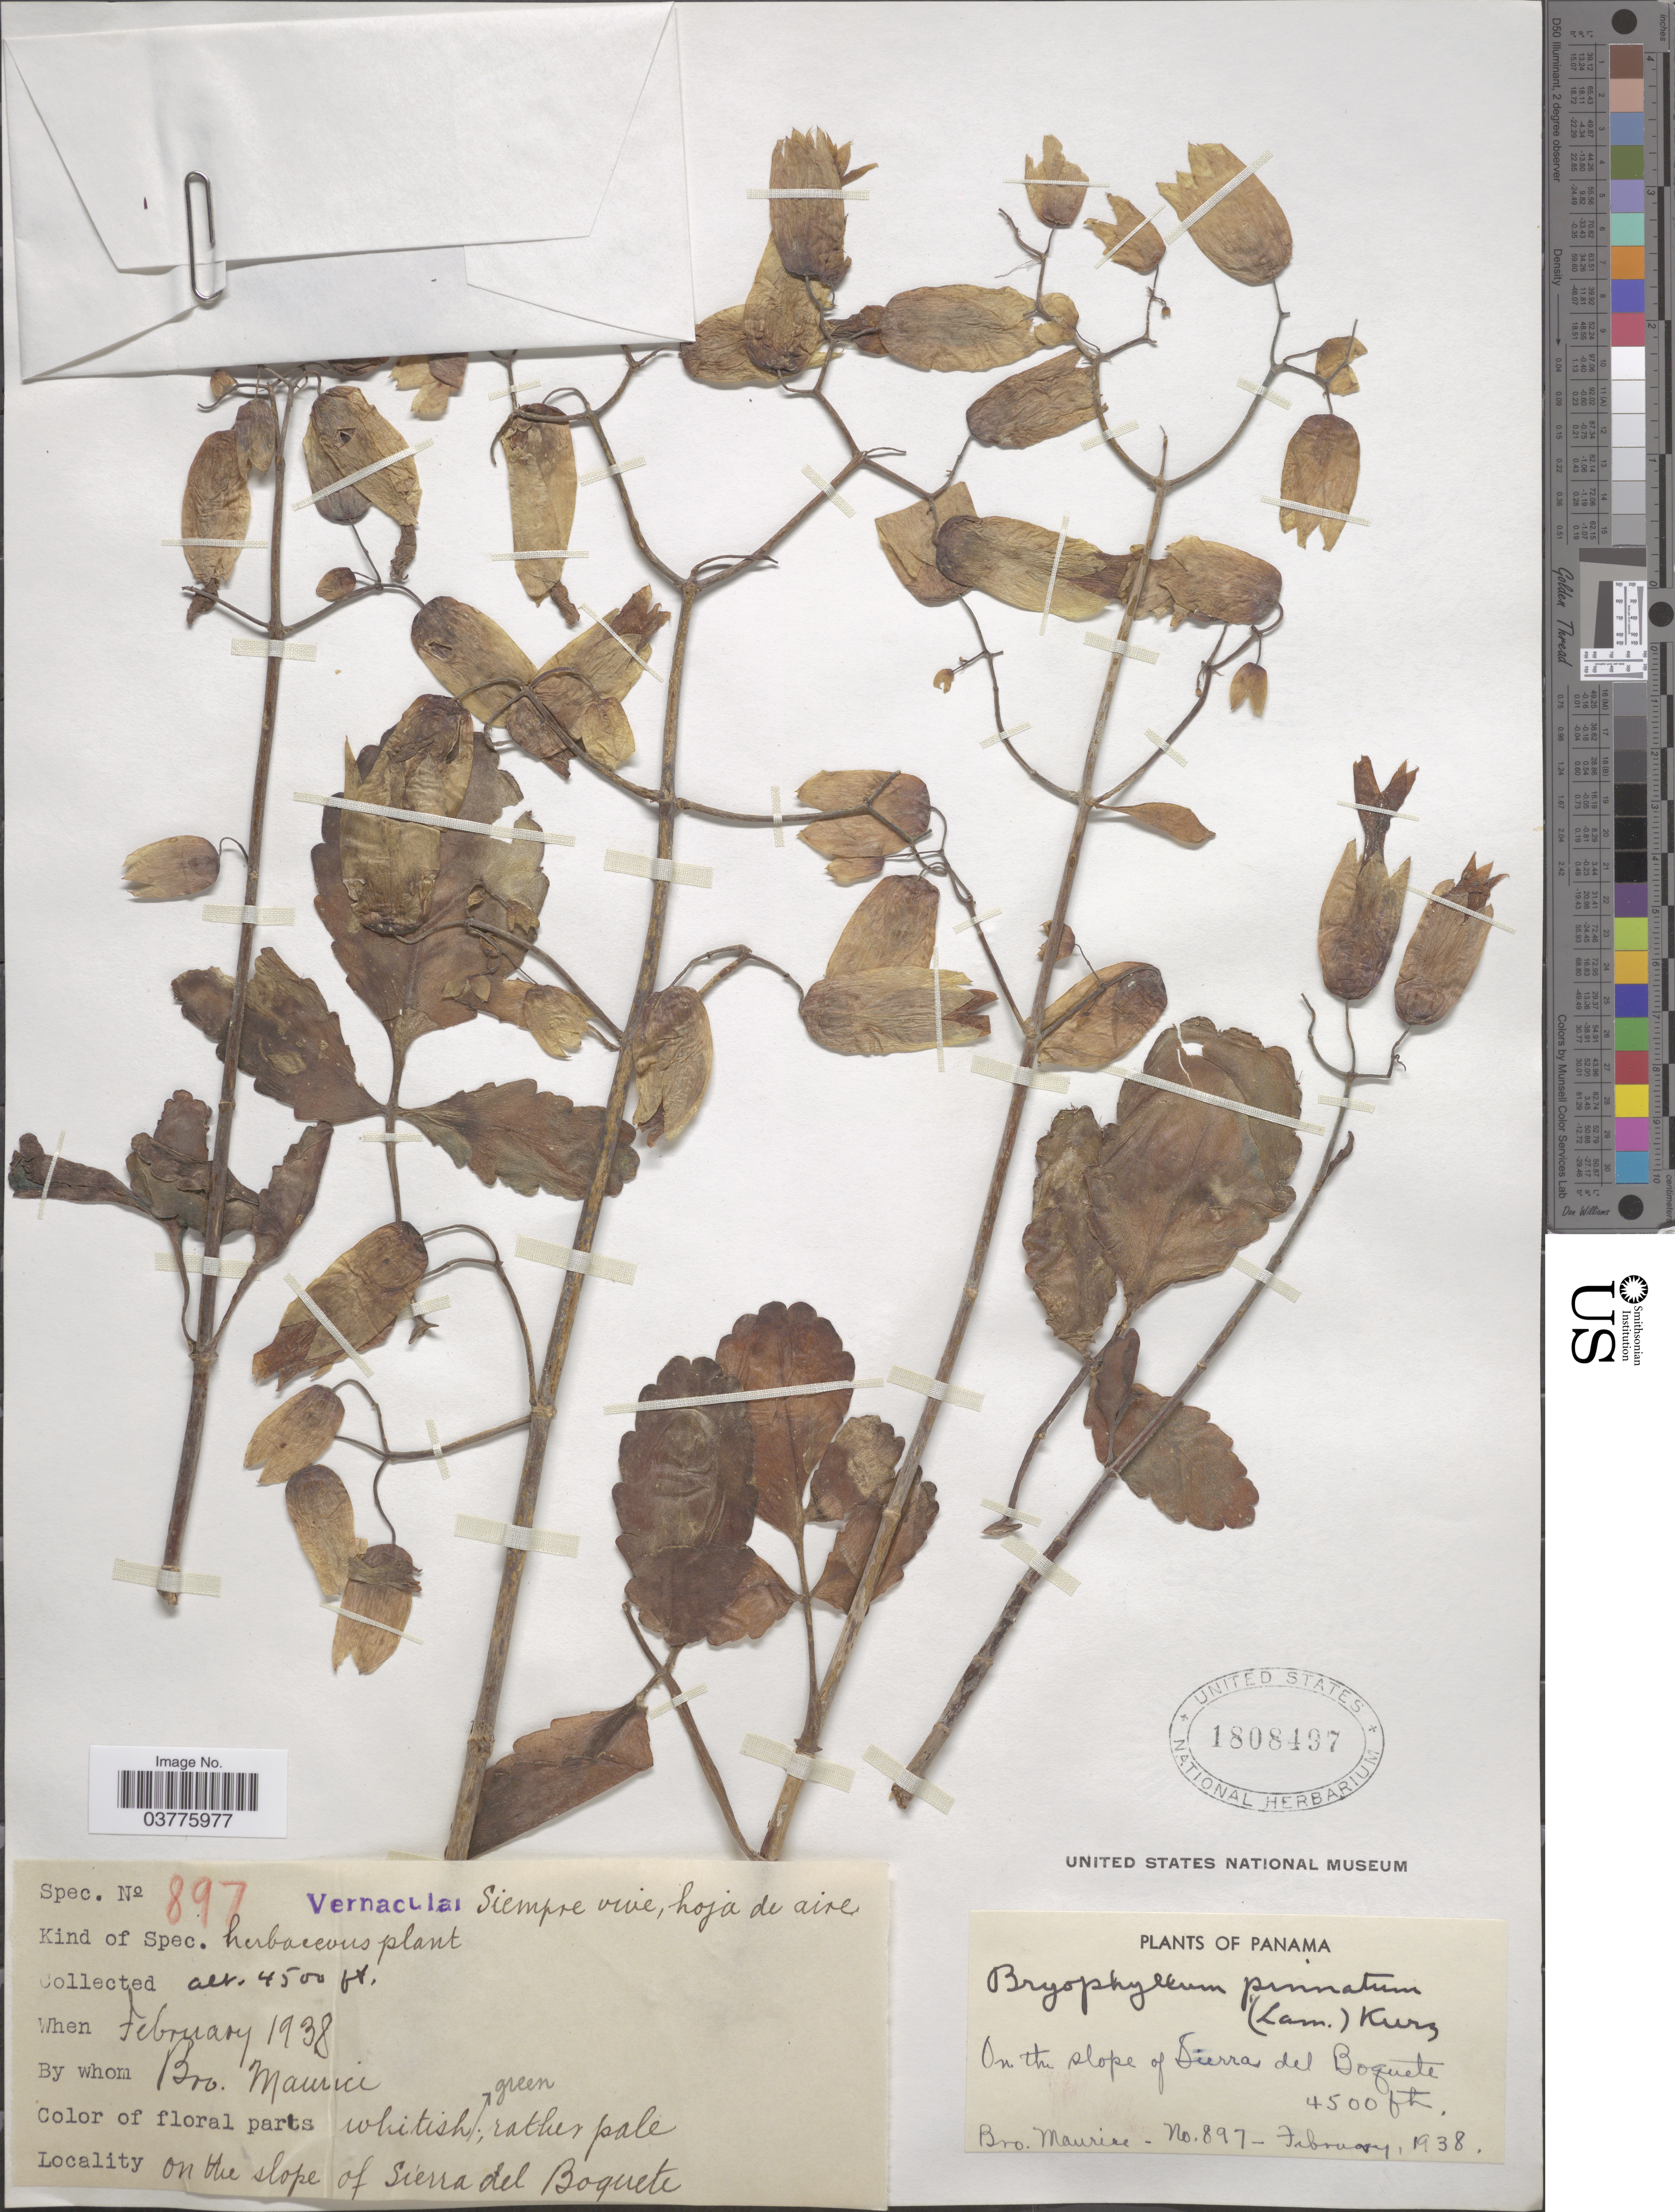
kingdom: Plantae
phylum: Tracheophyta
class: Magnoliopsida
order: Saxifragales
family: Crassulaceae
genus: Kalanchoe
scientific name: Kalanchoe pinnata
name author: (Lam.) Pers.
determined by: Strong, Mark T., (BOT), Smithsonian Institution - National Museum of Natural History (UNITED STATES)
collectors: B. Maurice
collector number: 897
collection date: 1938-02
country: Panama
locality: On the slope of Sierra del Boquete.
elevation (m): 1372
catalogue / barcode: US 1808497